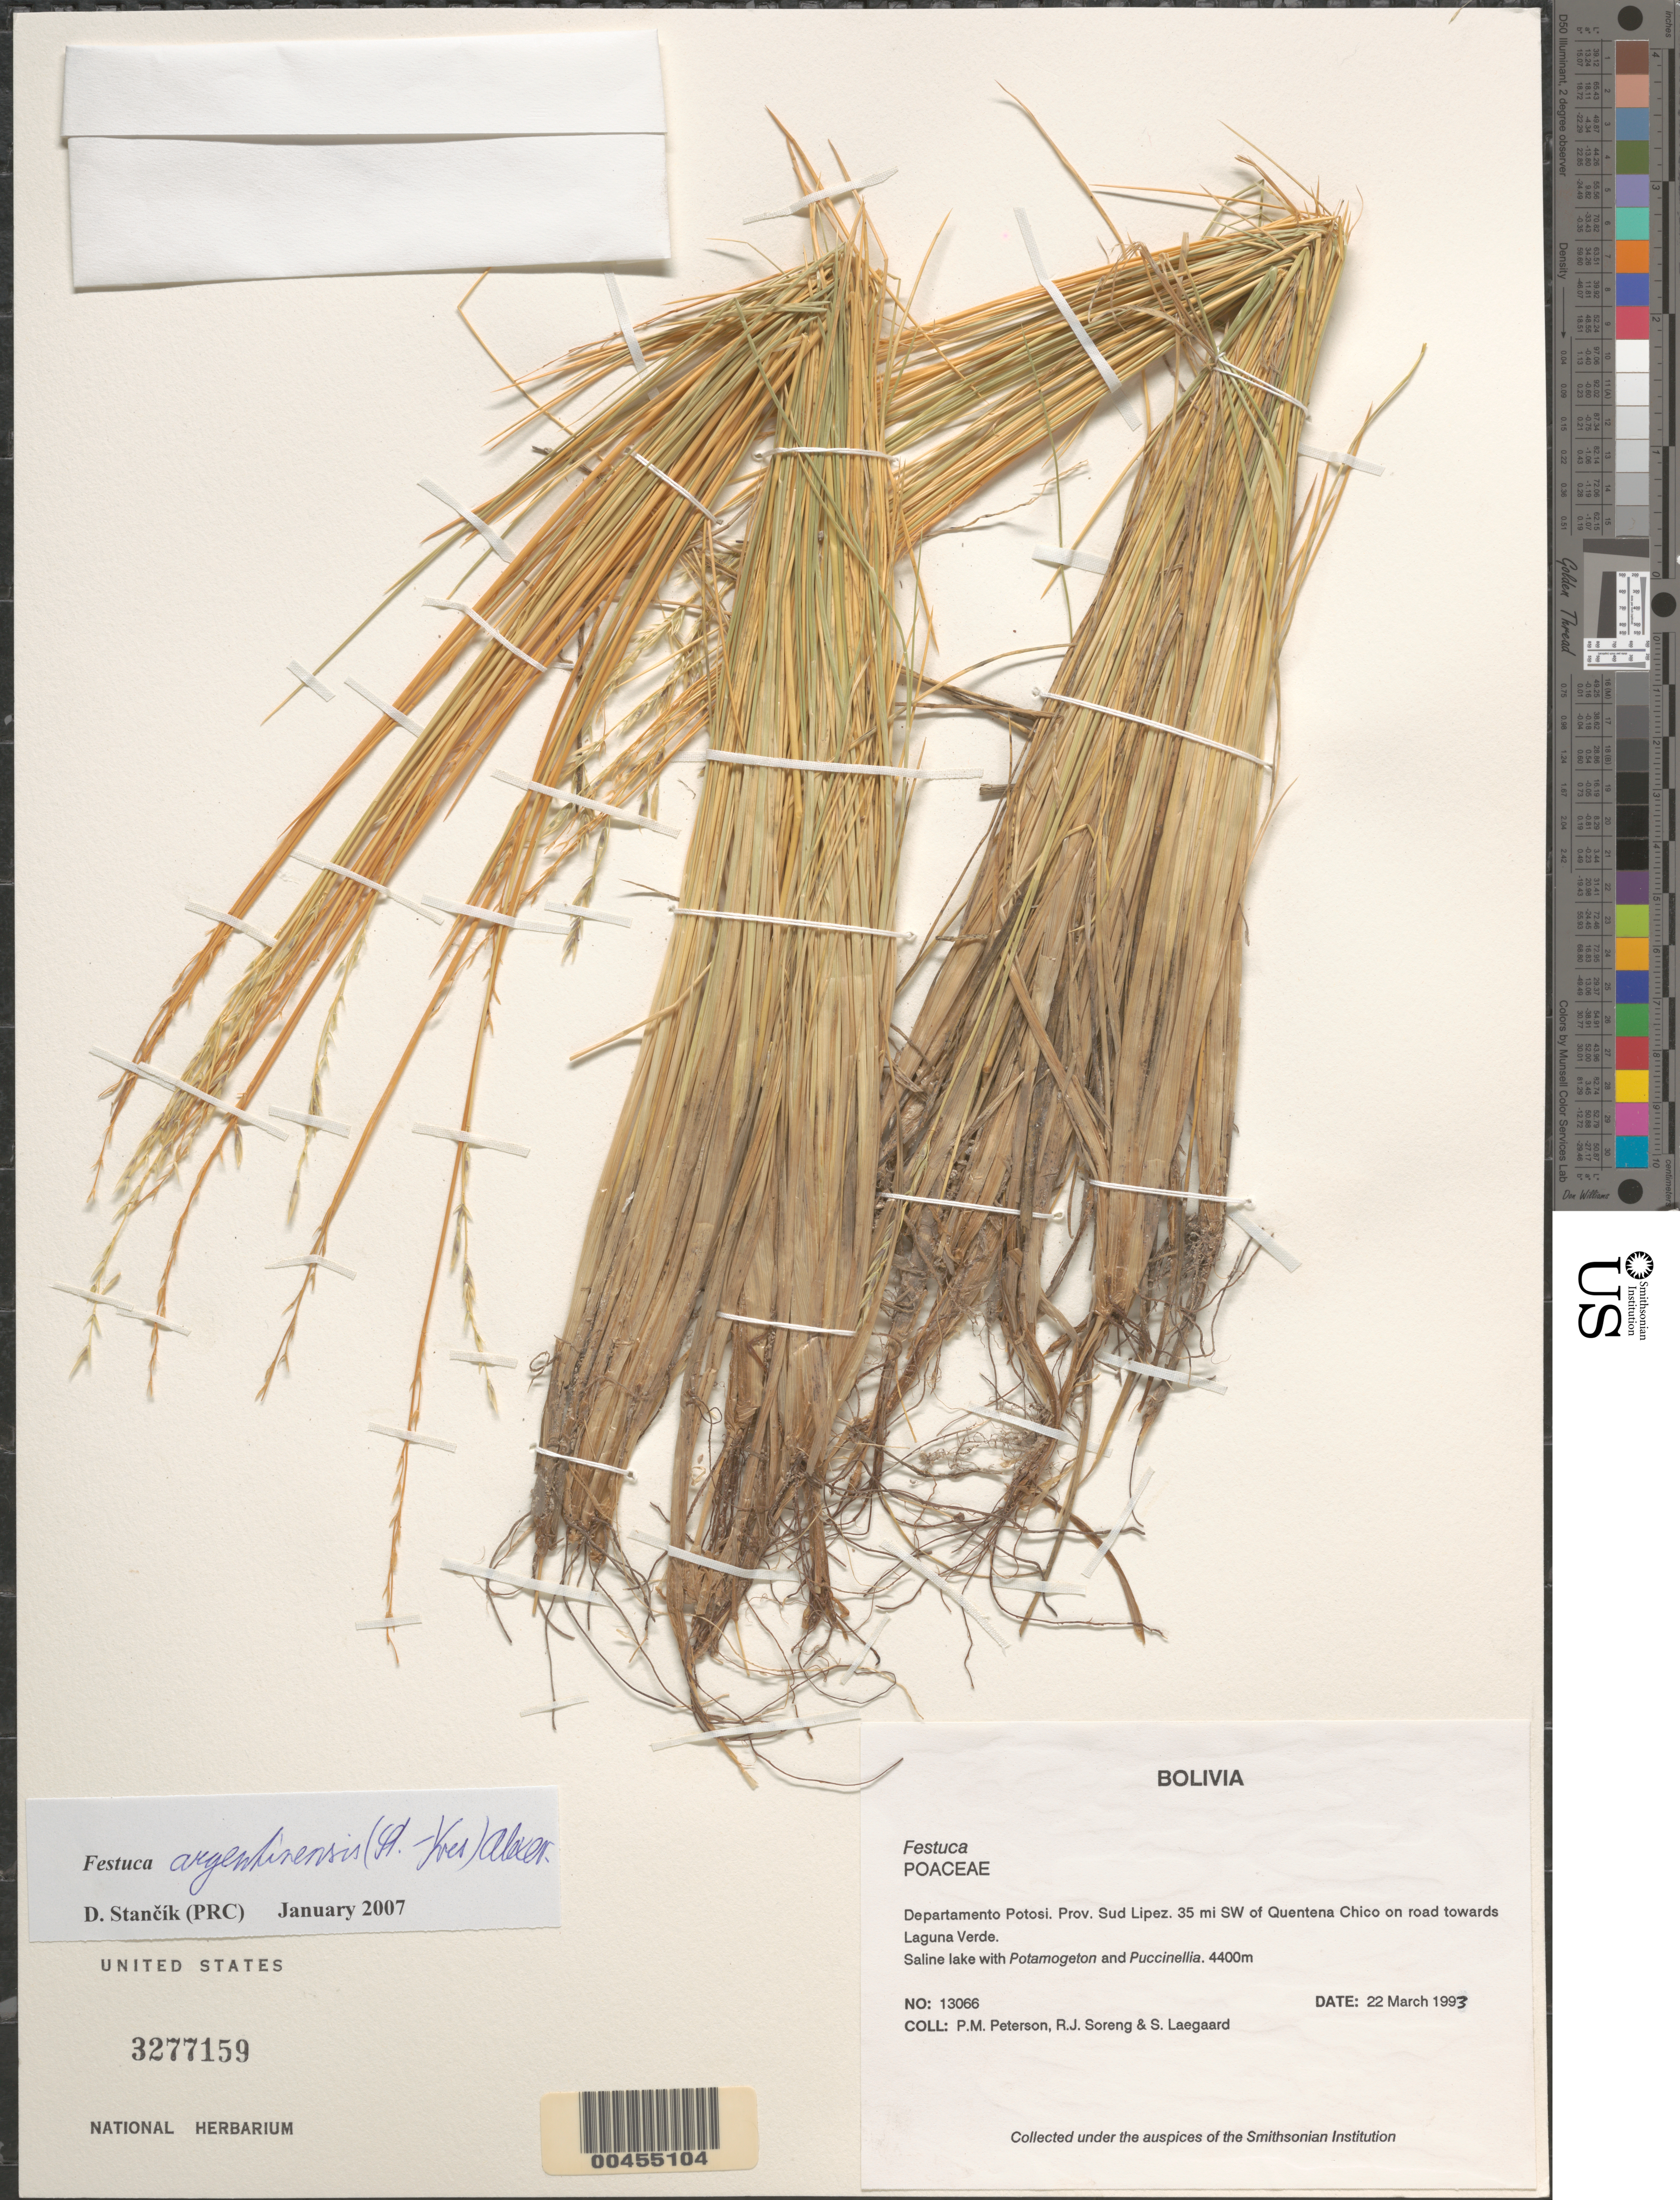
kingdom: Plantae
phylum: Tracheophyta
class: Liliopsida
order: Poales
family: Poaceae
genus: Festuca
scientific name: Festuca sp.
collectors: P. M. Peterson, R. J. Soreng & S. Lægaard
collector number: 13066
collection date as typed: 22 Mar 1992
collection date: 1992-03-22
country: Bolivia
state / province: Potosí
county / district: Sud Lípez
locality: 35 mi SW of Quentena Chico on road towards Laguna Verde.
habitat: Saline lake with Potamogeton and Puccinellia.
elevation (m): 4400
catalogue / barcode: US 3277159